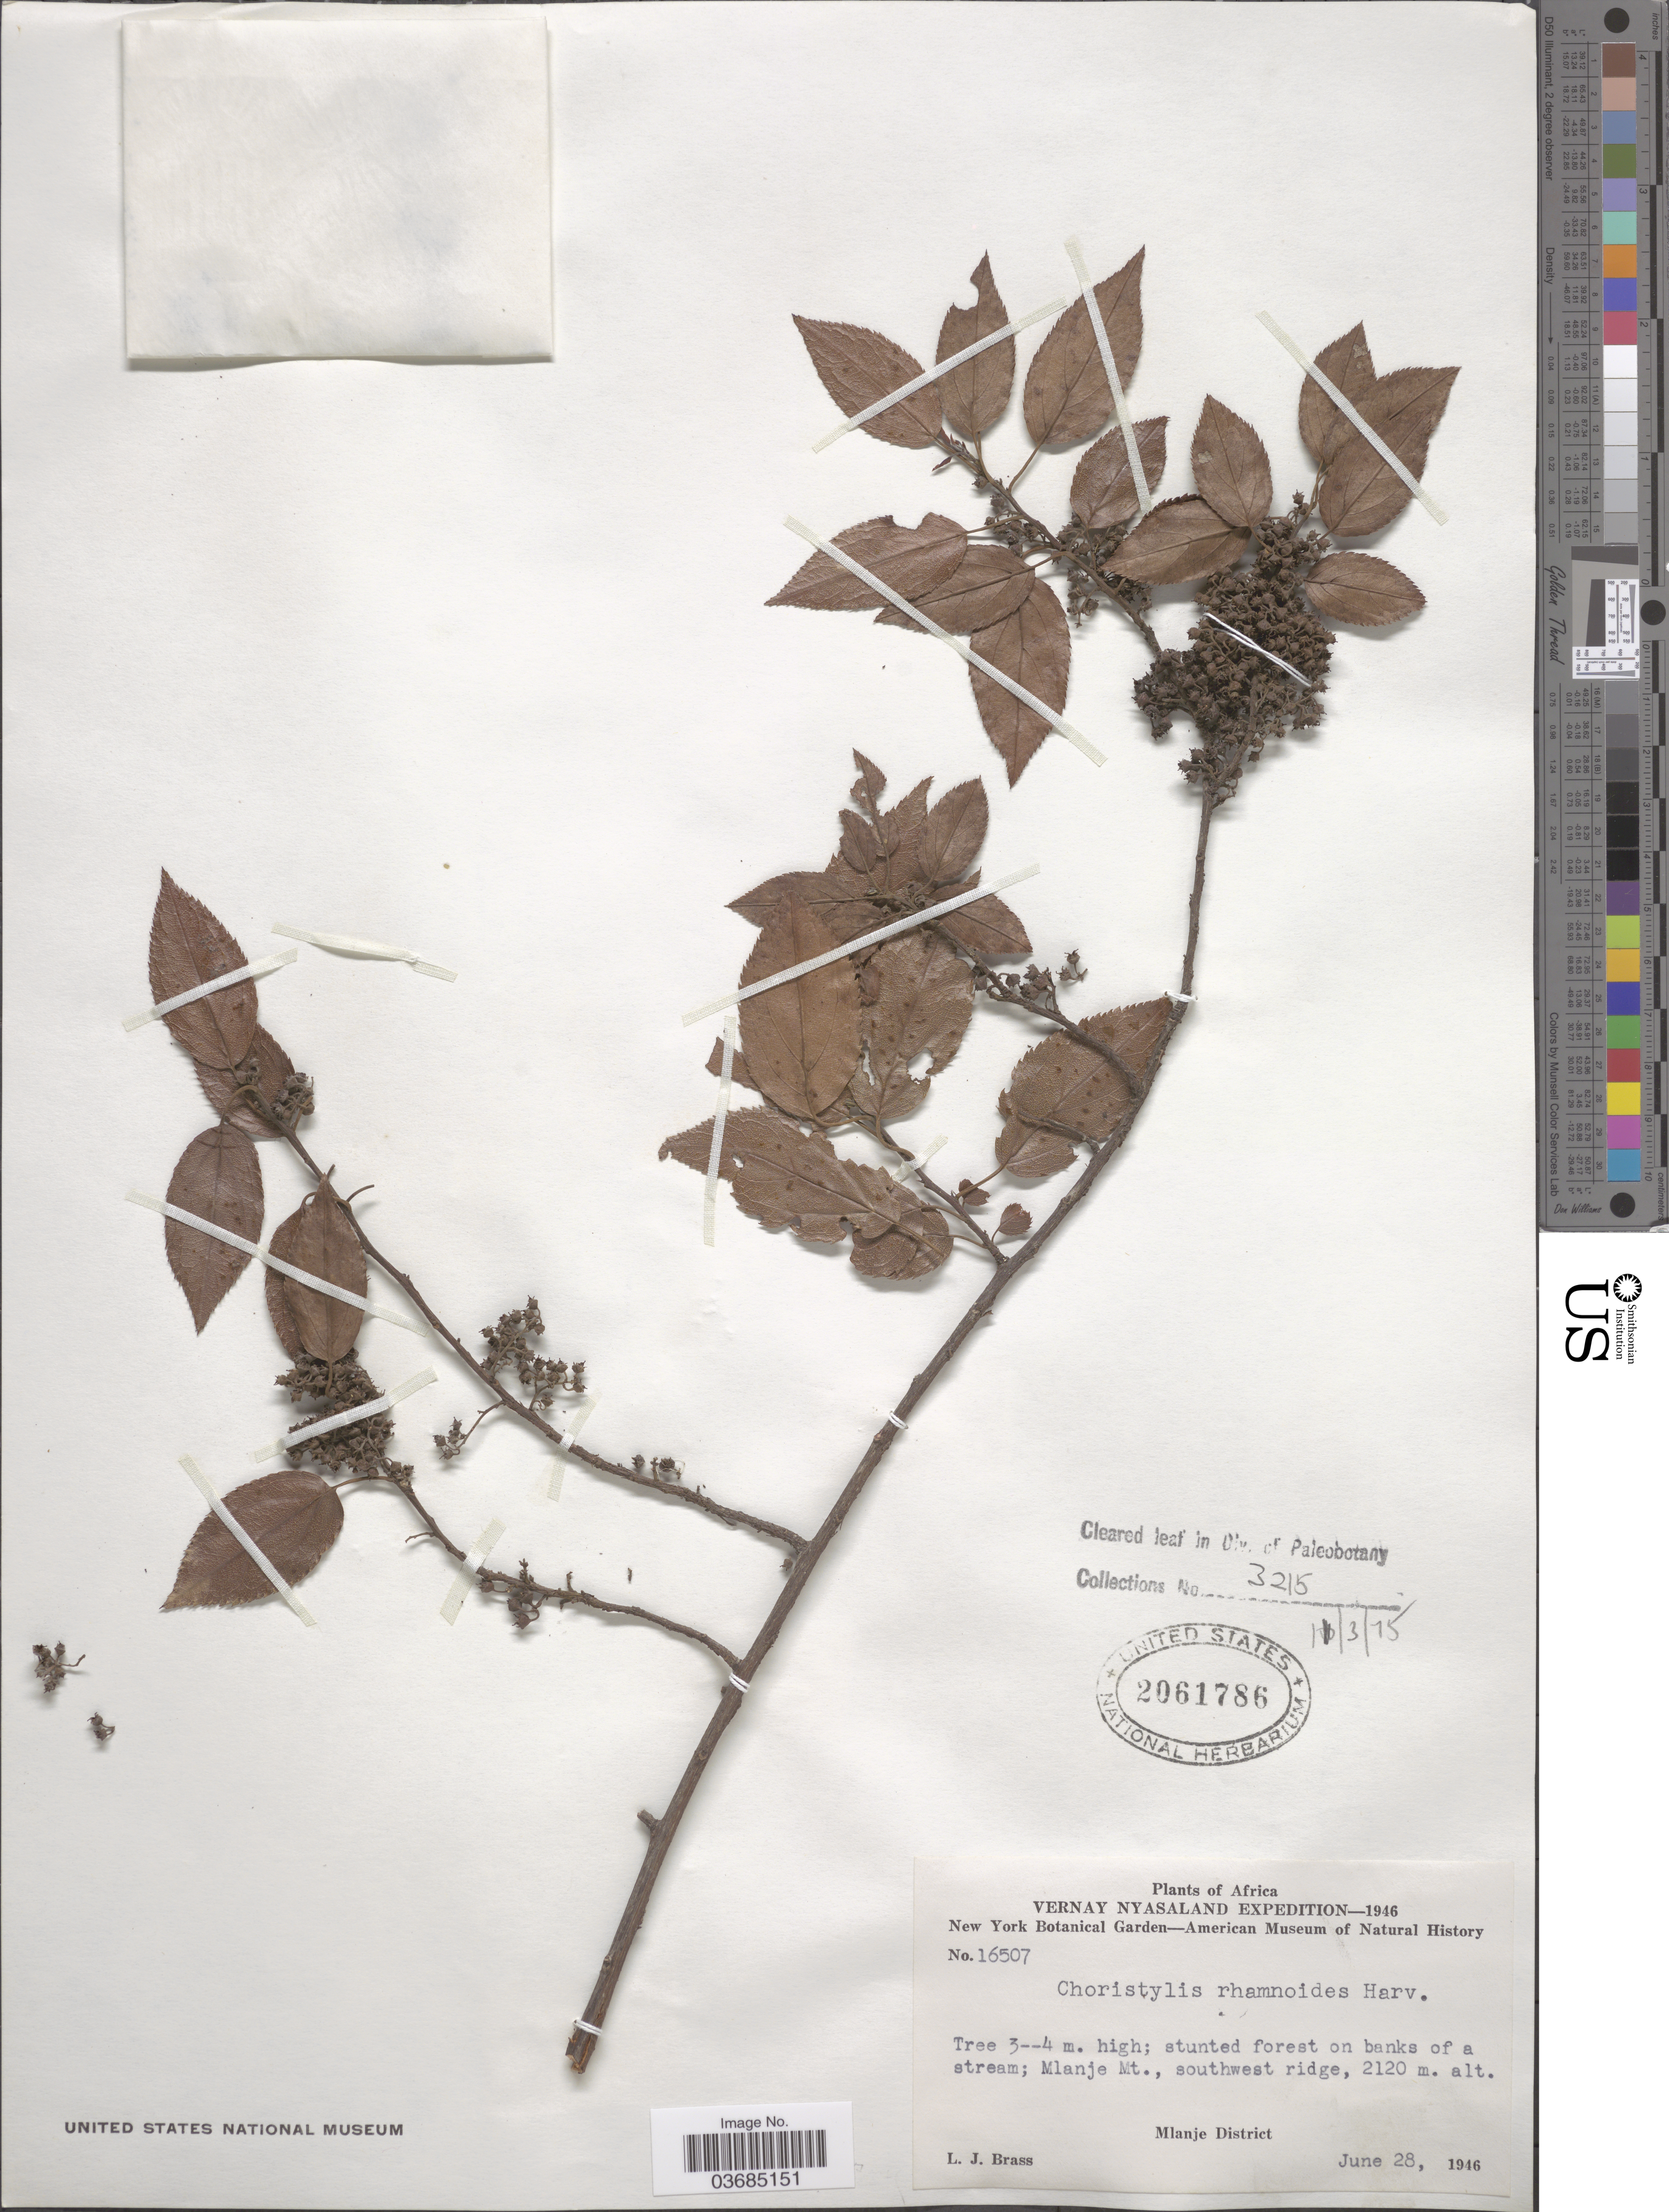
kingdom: Plantae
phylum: Tracheophyta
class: Magnoliopsida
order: Saxifragales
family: Iteaceae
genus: Itea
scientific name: Itea rhamnoides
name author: (Harv.) Kubitzki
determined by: Strong, Mark T., (BOT), Smithsonian Institution - National Museum of Natural History (UNITED STATES)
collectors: L. J. Brass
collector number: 16507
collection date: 1946-06-28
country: Malawi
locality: Vernay Nyasaland Expedition - 1946. Stunted forest on banks of a stream; Mlanje Mt., southwest ridge. Mlanje District.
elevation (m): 2120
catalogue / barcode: US 2061786